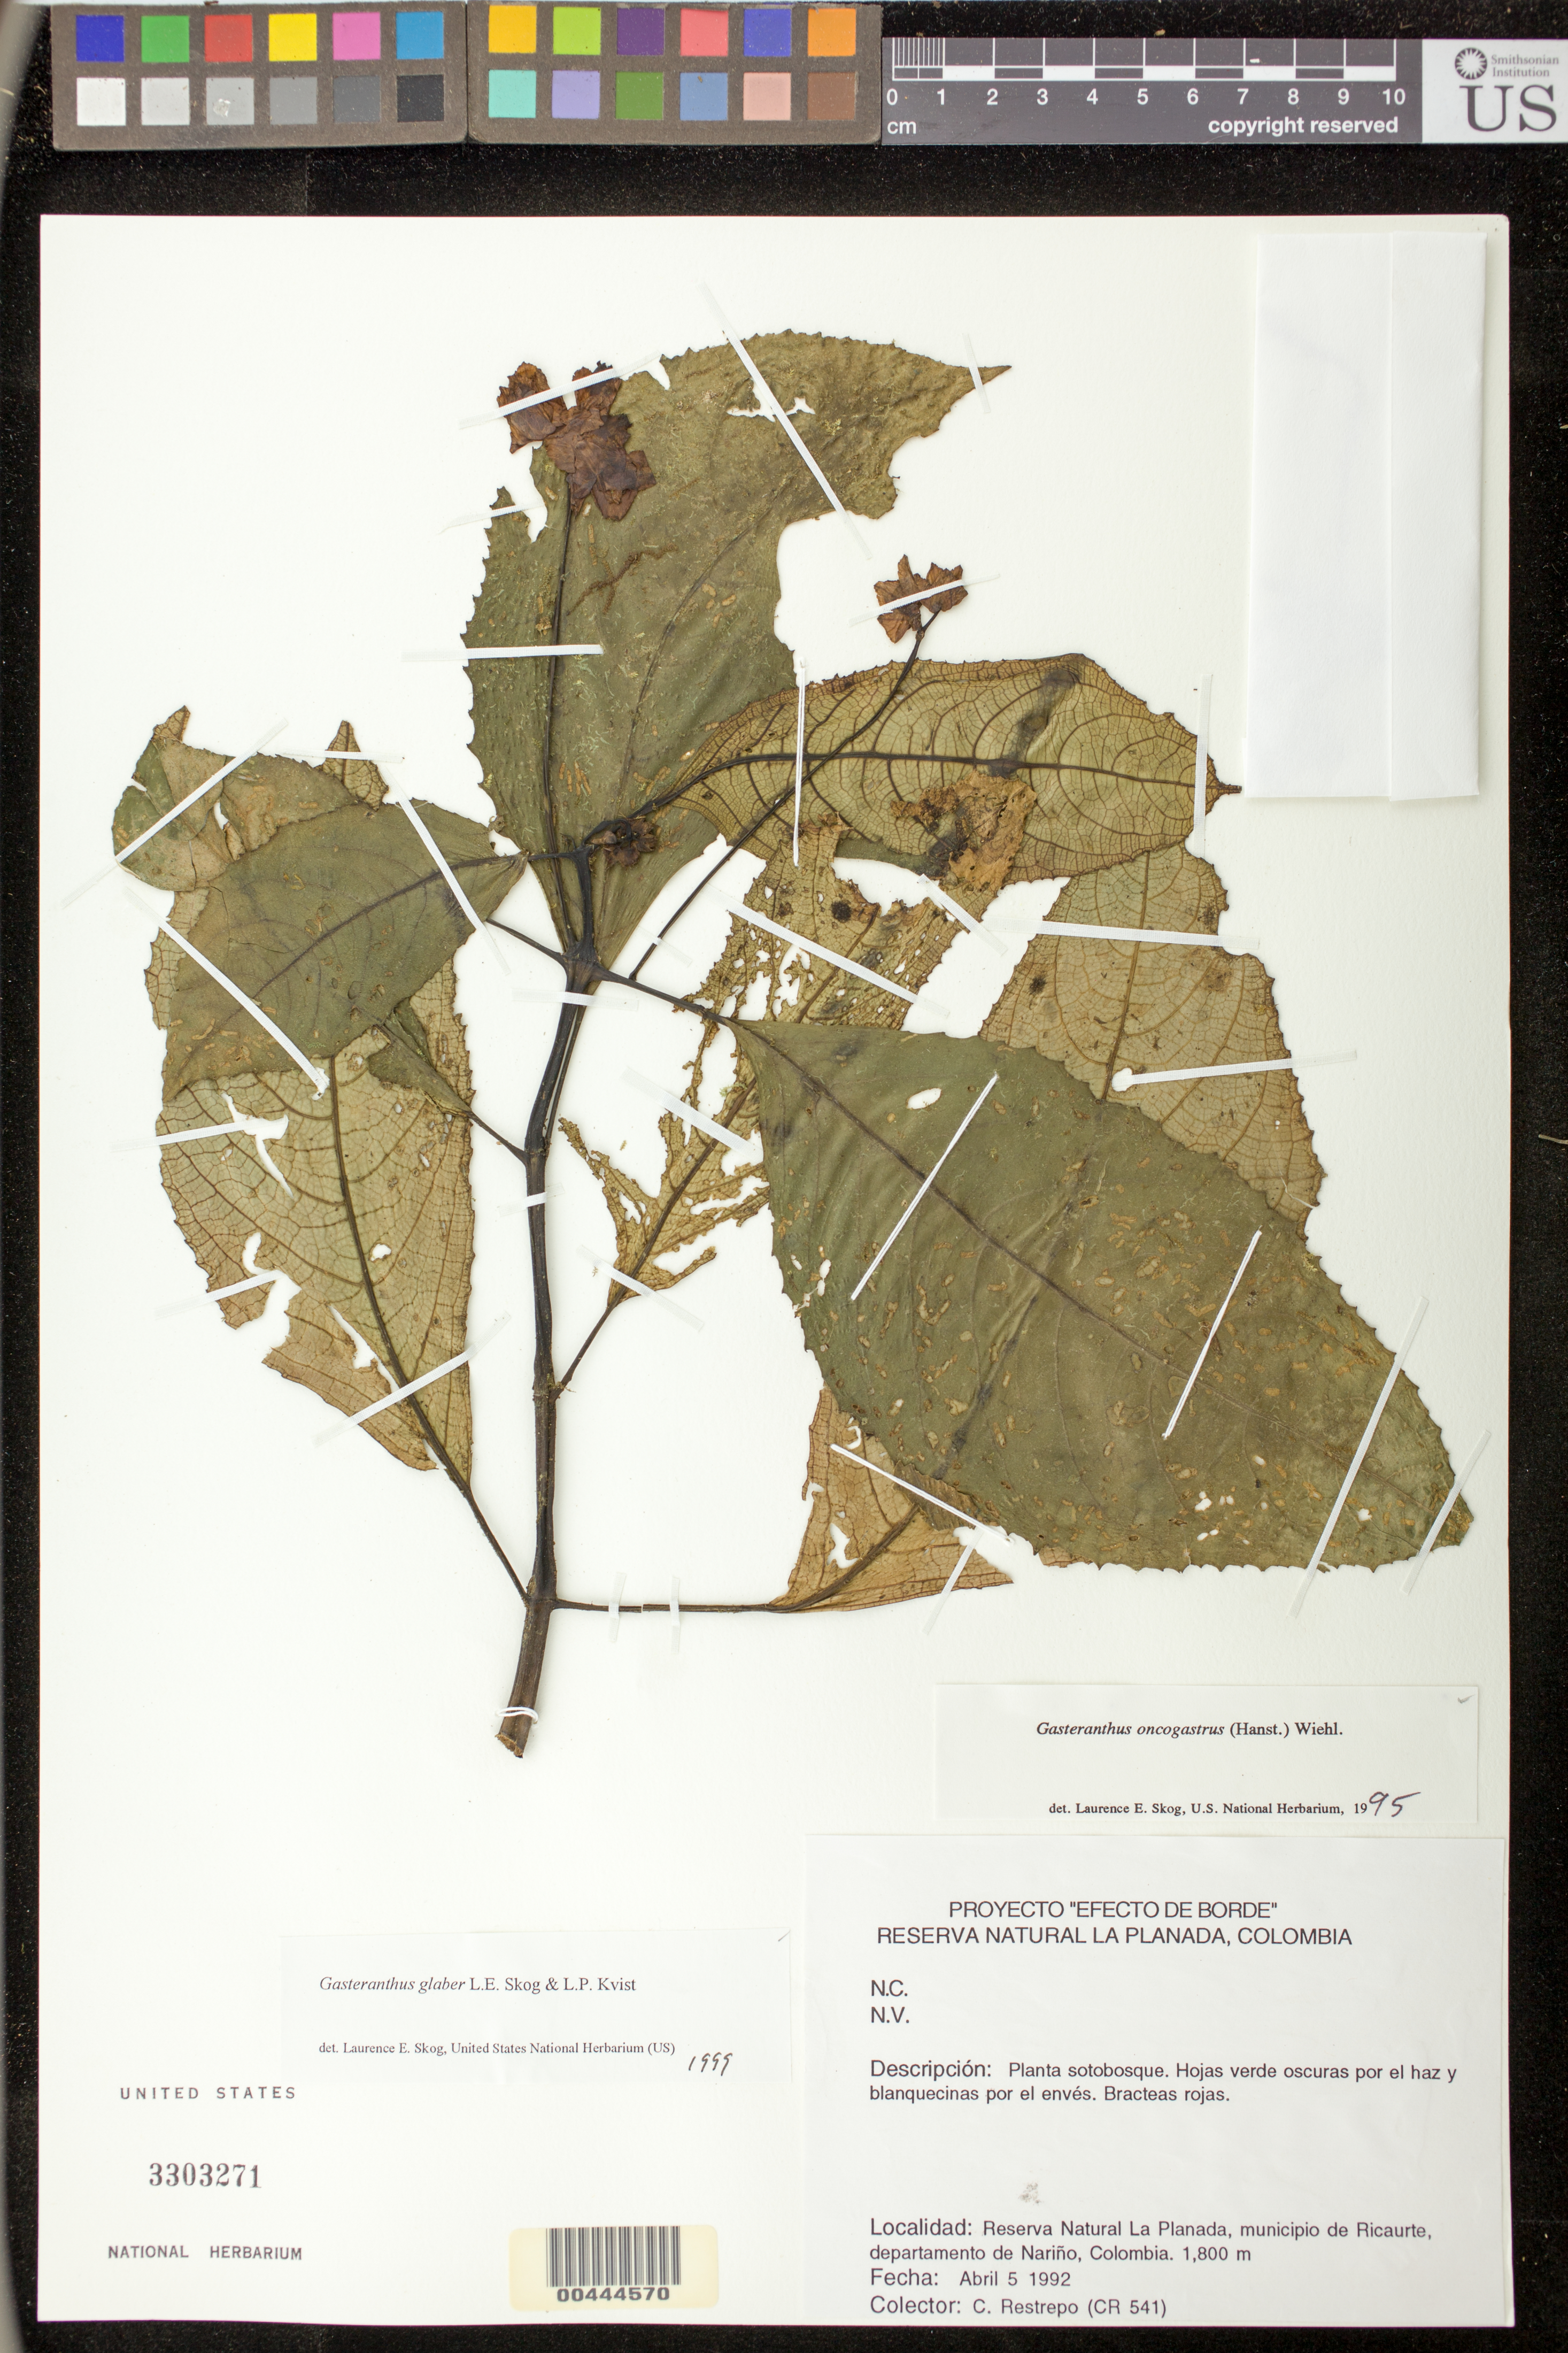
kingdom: Plantae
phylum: Tracheophyta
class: Magnoliopsida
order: Lamiales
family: Gesneriaceae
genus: Gasteranthus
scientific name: Gasteranthus glaber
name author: L.E. Skog & L.P. Kvist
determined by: Skog, Laurence E.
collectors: C. Restrepo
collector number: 541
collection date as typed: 05 Apr 1992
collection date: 1992-04-05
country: Colombia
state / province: Nariño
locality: Reserva Natural La Planada, mpio. de Ricaurte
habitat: Sotobosque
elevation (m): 1800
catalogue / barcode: US 3303271